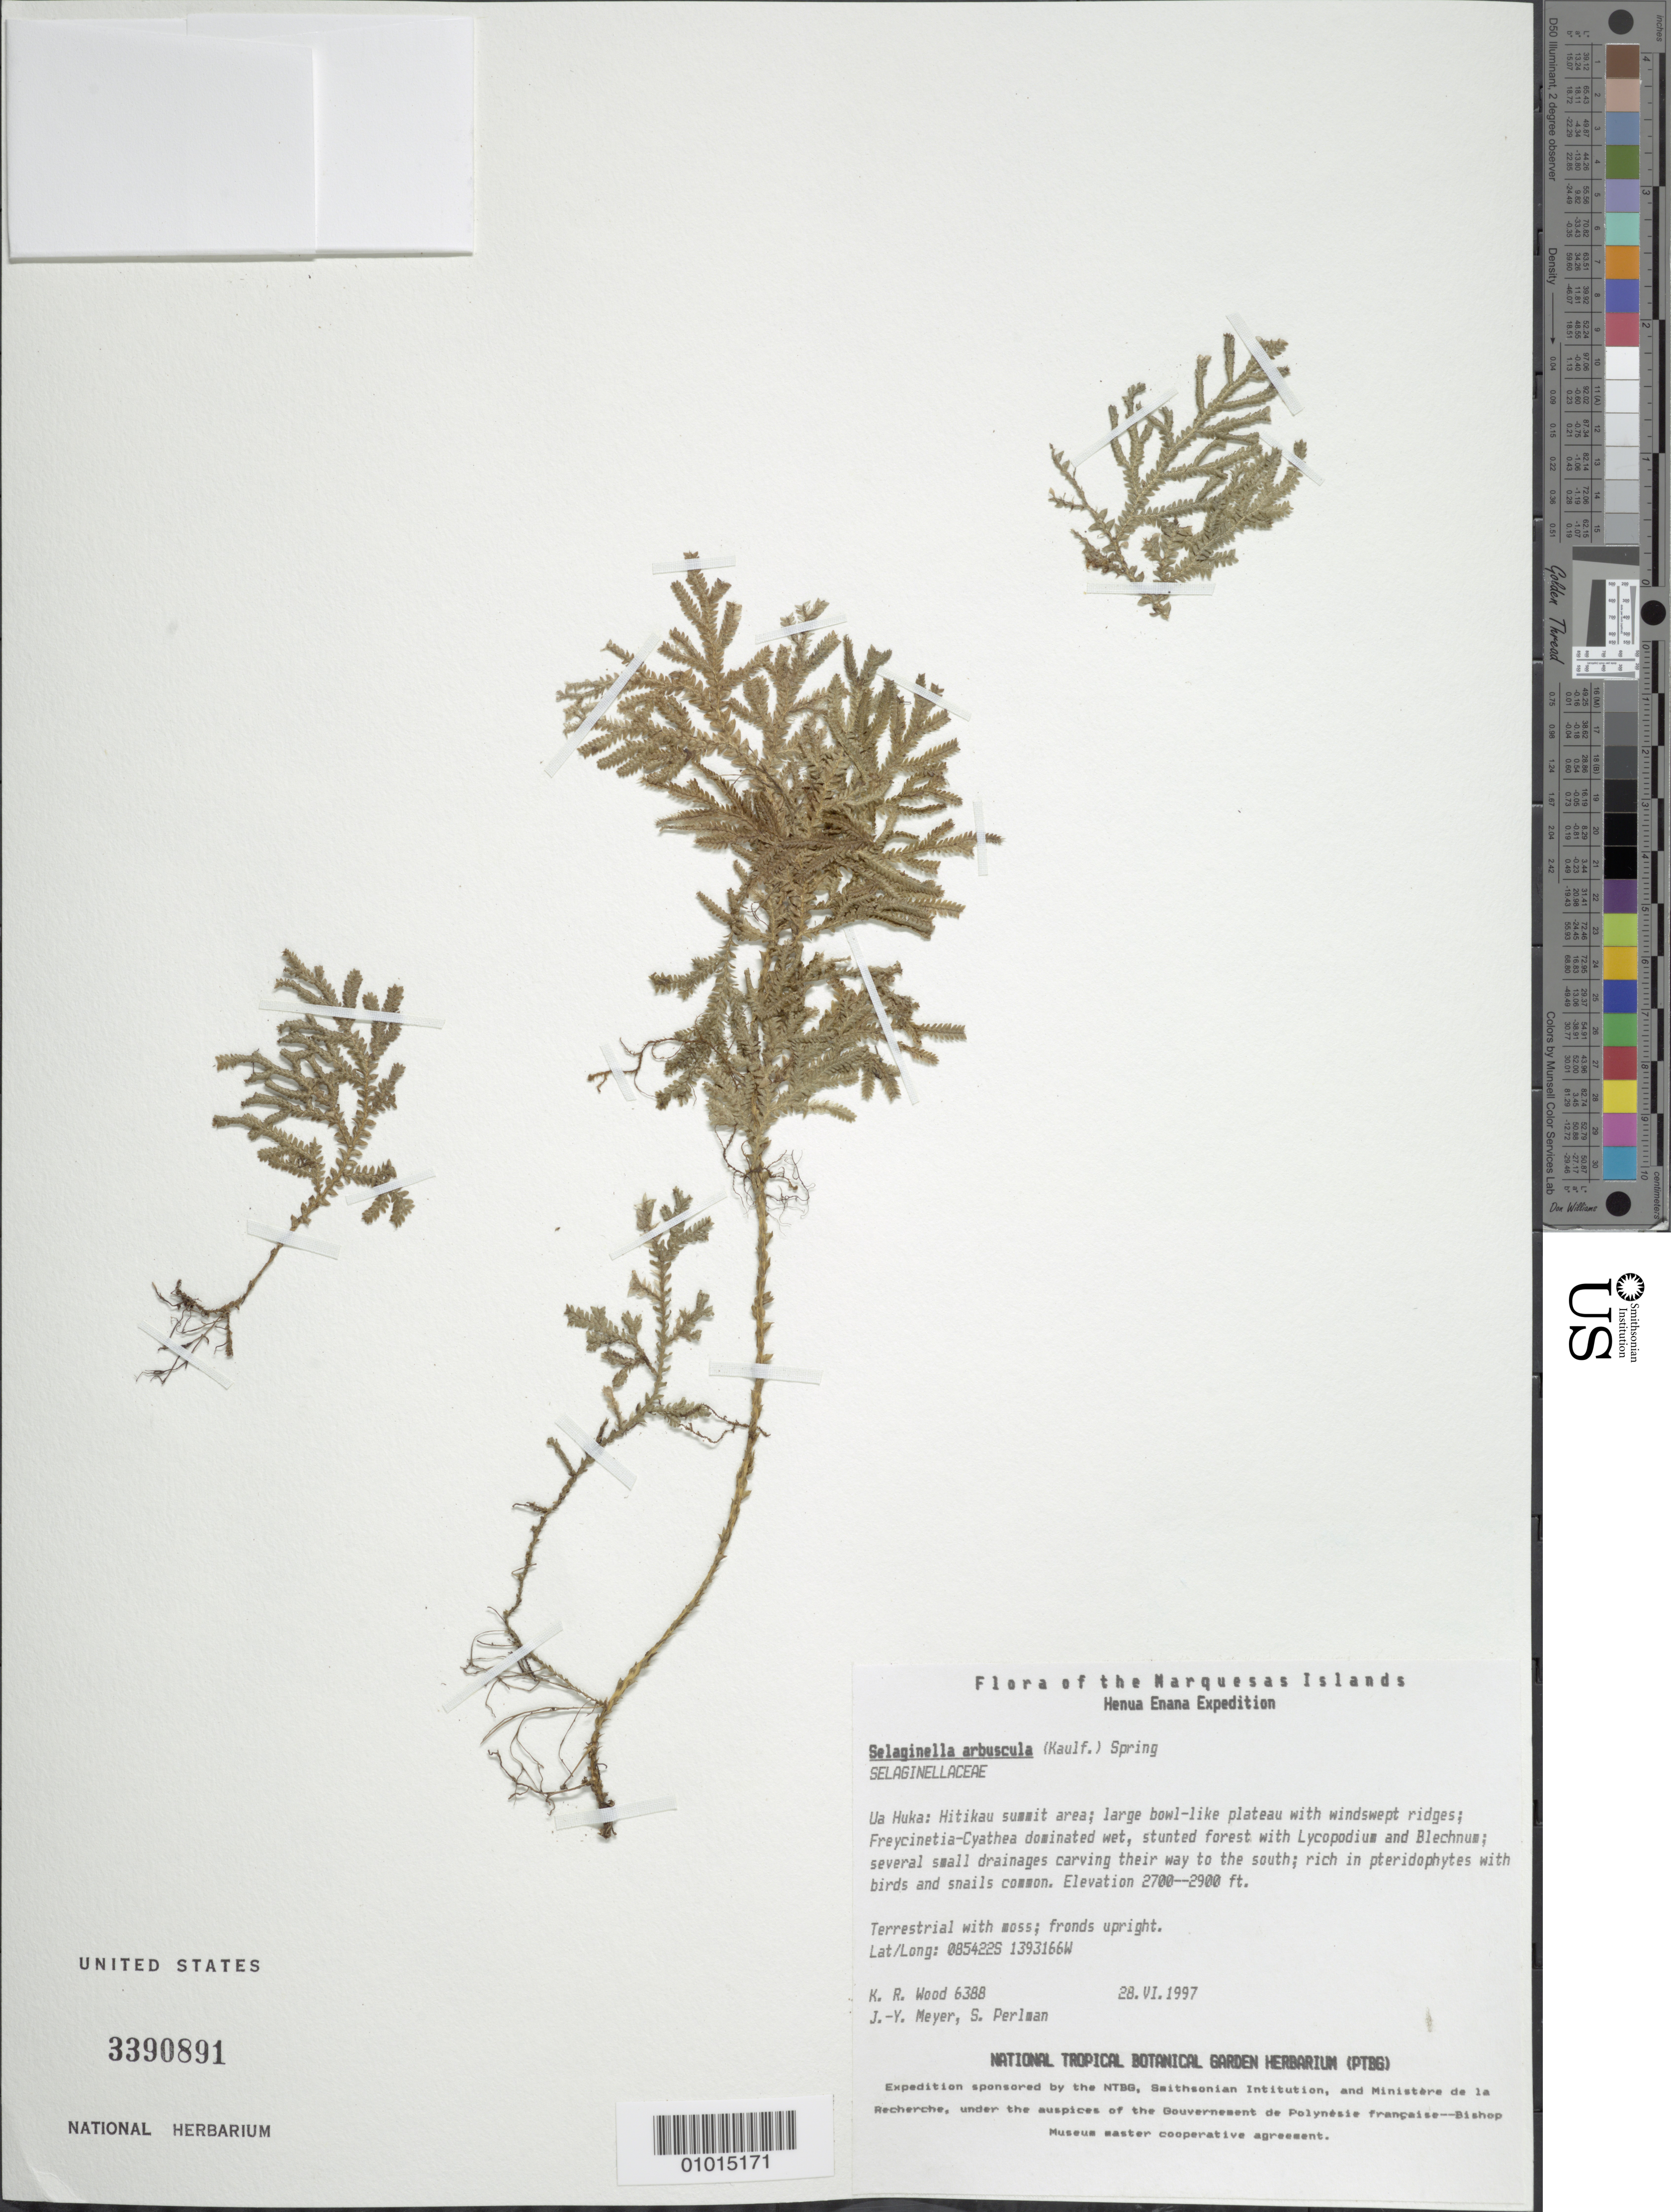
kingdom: Plantae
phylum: Tracheophyta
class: Lycopodiopsida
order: Selaginellales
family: Selaginellaceae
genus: Selaginella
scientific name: Selaginella arbuscula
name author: (Kualf.) Spring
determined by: Lorence, David H., (PTBG), National Tropical Botanical Garden (UNITED STATES)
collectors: K. R. Wood, J.-Y. Meyer & S. P. Perlman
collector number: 6388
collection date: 1997-06-28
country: French Polynesia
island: Ua Huka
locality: Hitikau summit area, large bowl-like plateau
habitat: Windswept ridges, Freycinetia - Cyathea dominated wet stunted forest, rich in pteridophytes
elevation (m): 823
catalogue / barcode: US 3390891